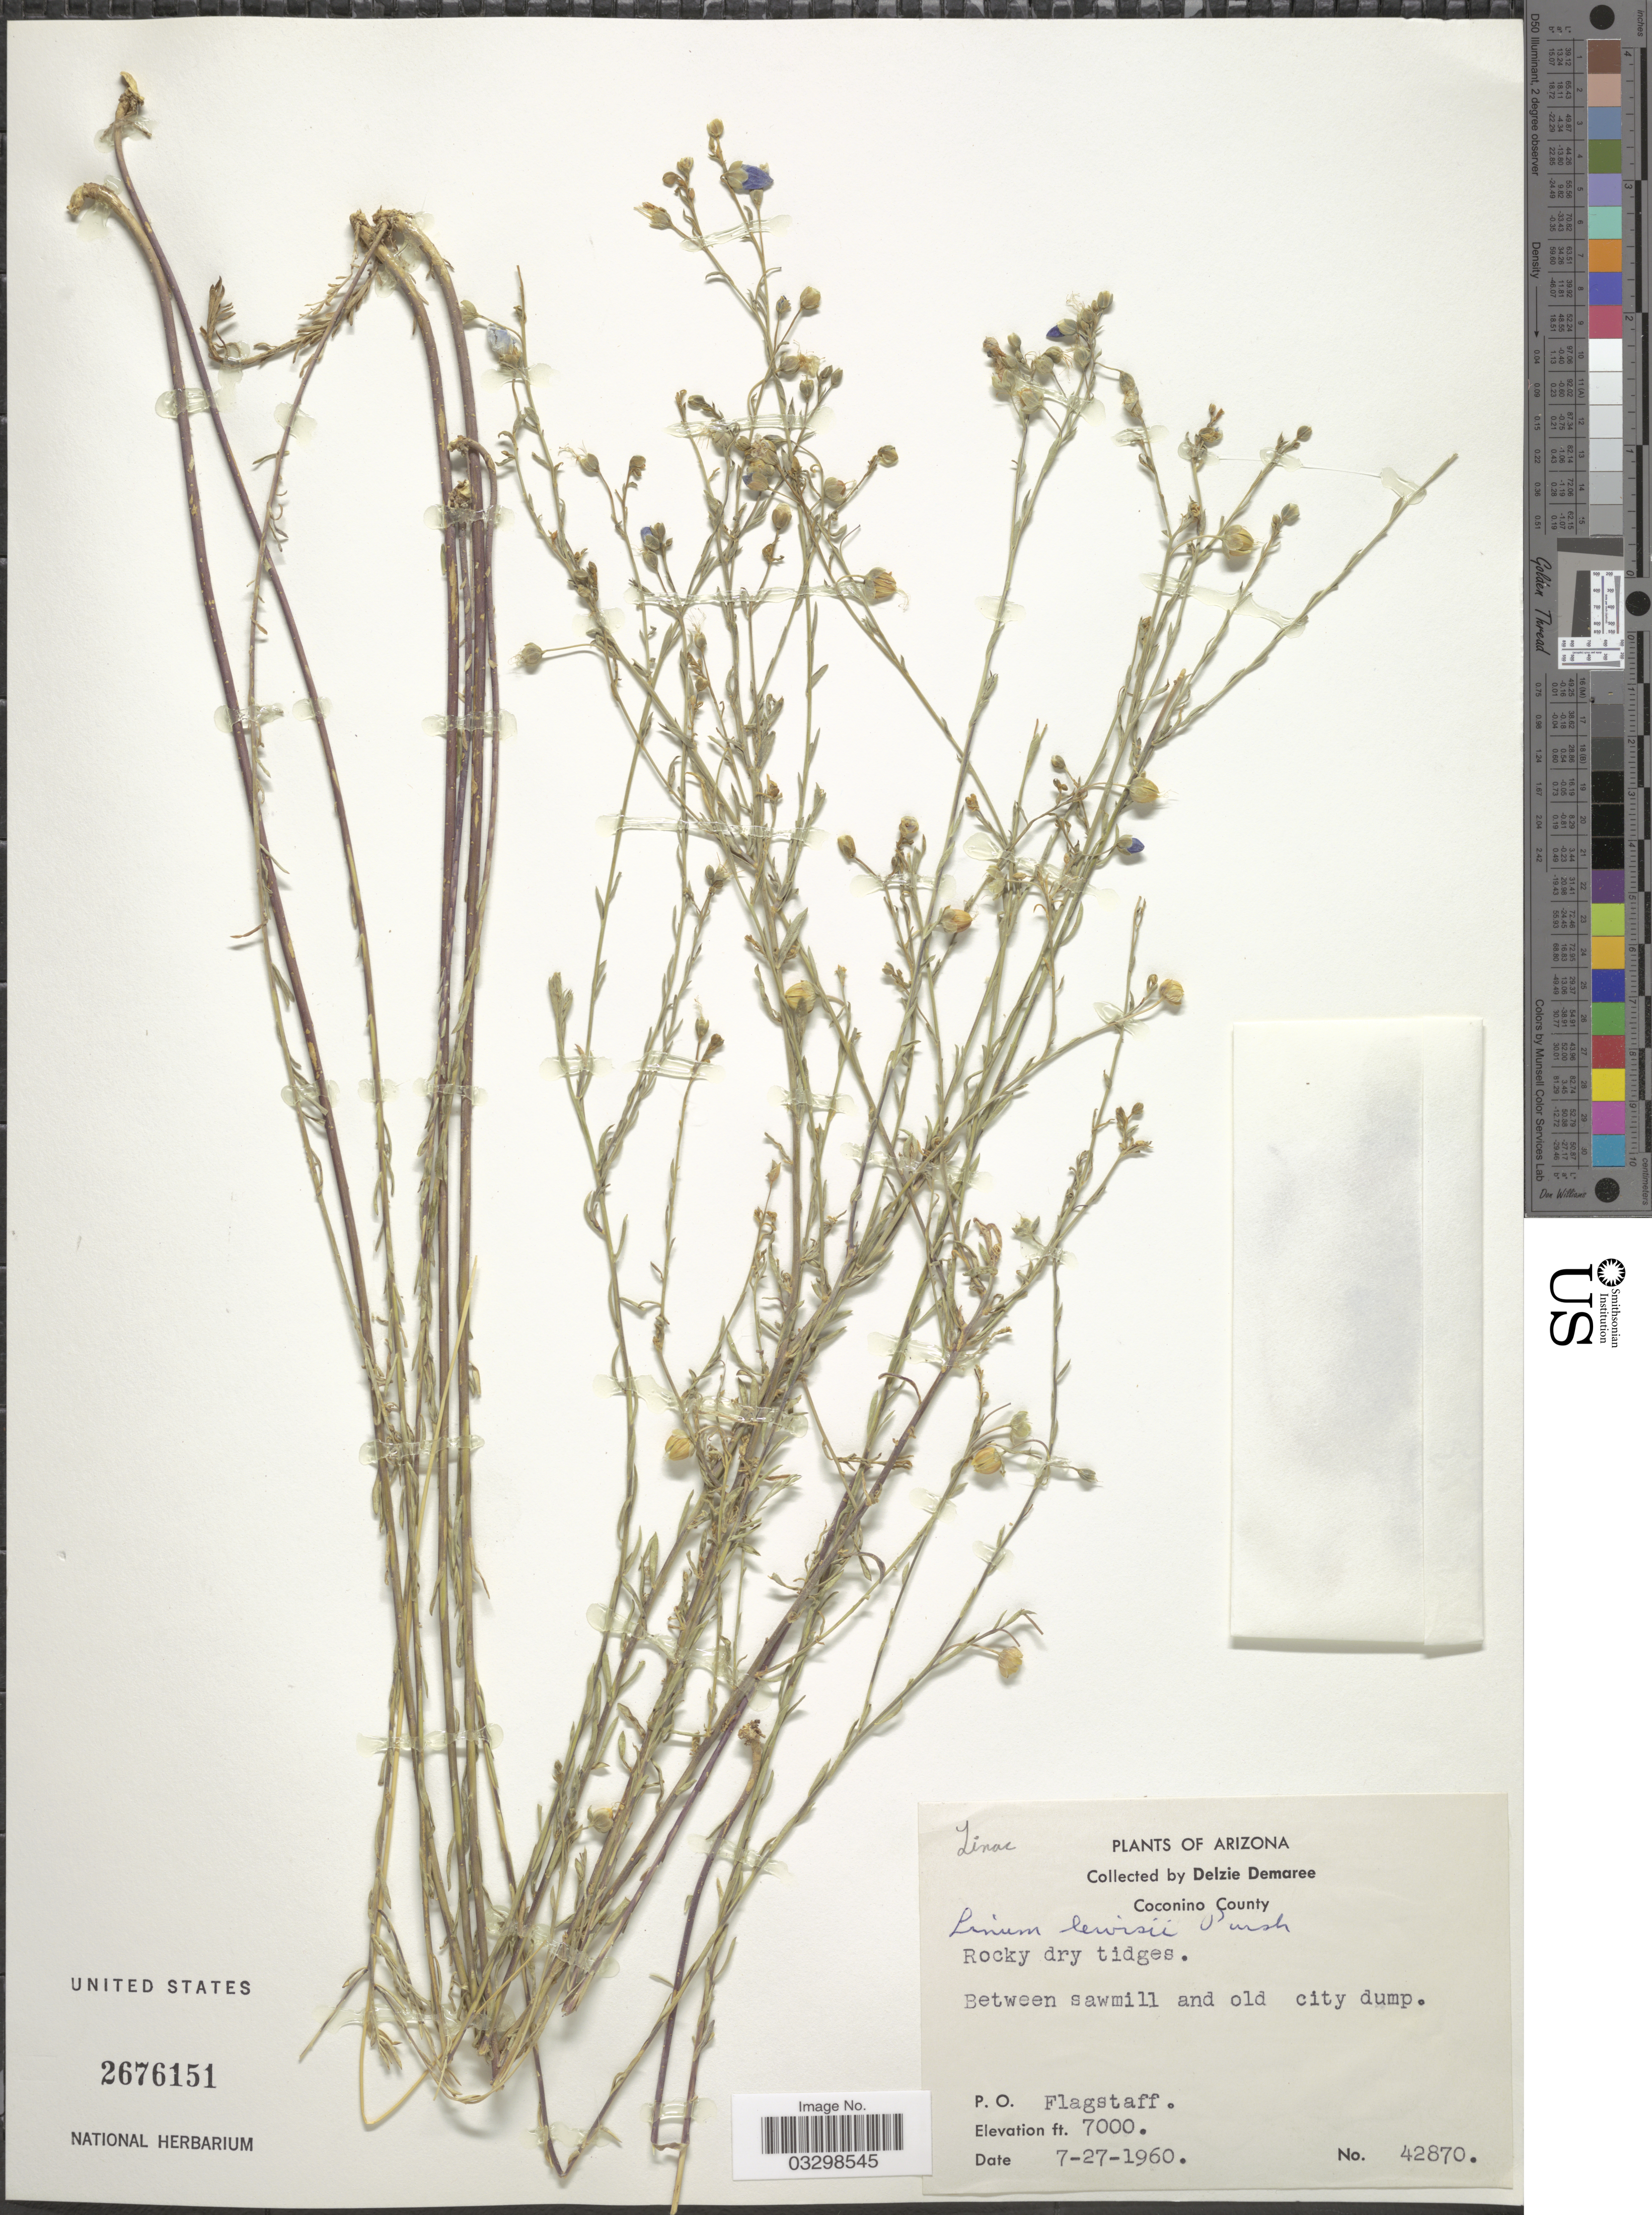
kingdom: Plantae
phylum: Tracheophyta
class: Magnoliopsida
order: Malpighiales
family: Linaceae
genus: Linum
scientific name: Linum lewisii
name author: Pursh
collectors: D. Demaree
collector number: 42870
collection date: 1960-07-27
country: United States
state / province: Arizona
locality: Coconino County. Between sawmill and old city dump. P.O. Flagstaff.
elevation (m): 2134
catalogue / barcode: US 2676151